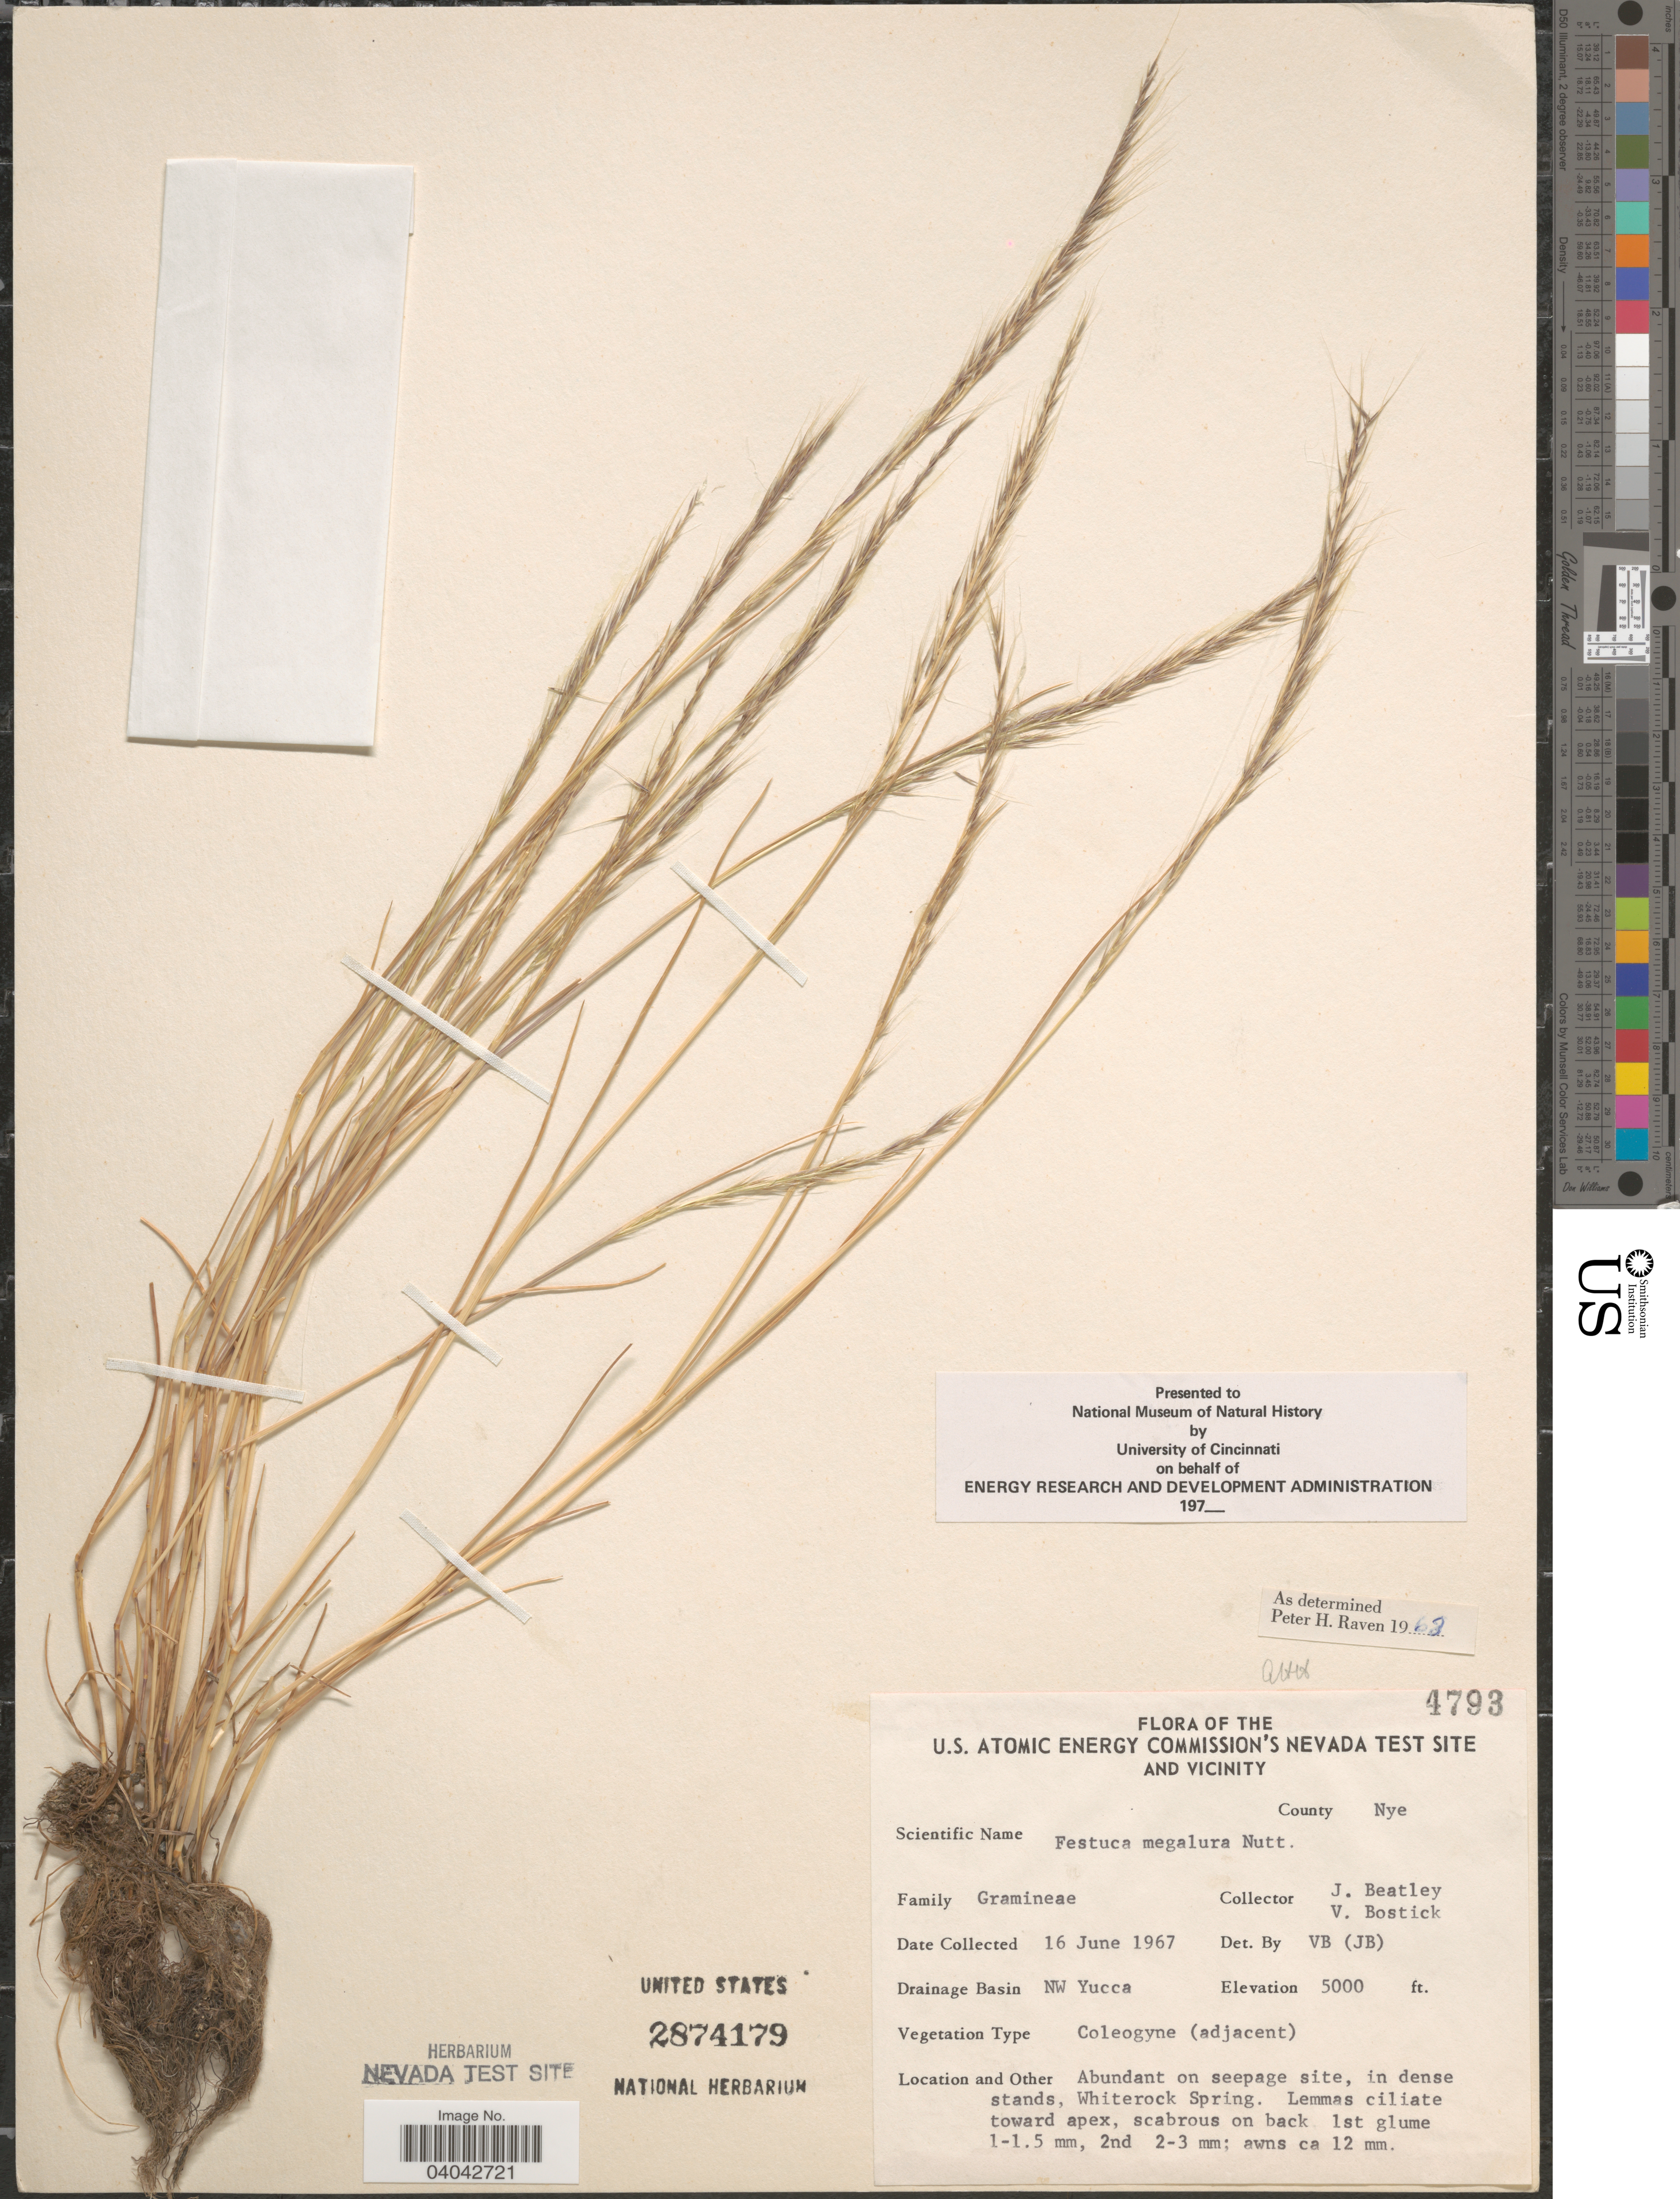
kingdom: Plantae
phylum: Tracheophyta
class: Liliopsida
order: Poales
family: Poaceae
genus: Festuca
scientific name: Festuca megalura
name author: Nutt.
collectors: J. C. Beatley & V. Bostick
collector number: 4793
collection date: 1967-06-16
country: United States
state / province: Nevada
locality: U.S. Atomic Energy Commission's Nevada Test Site and vicinity. County Nye. Drainage Basin NW Yucca. Abundant on seepage site, in dense stands, Whiterock Spring.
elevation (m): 1524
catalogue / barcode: US 2874179